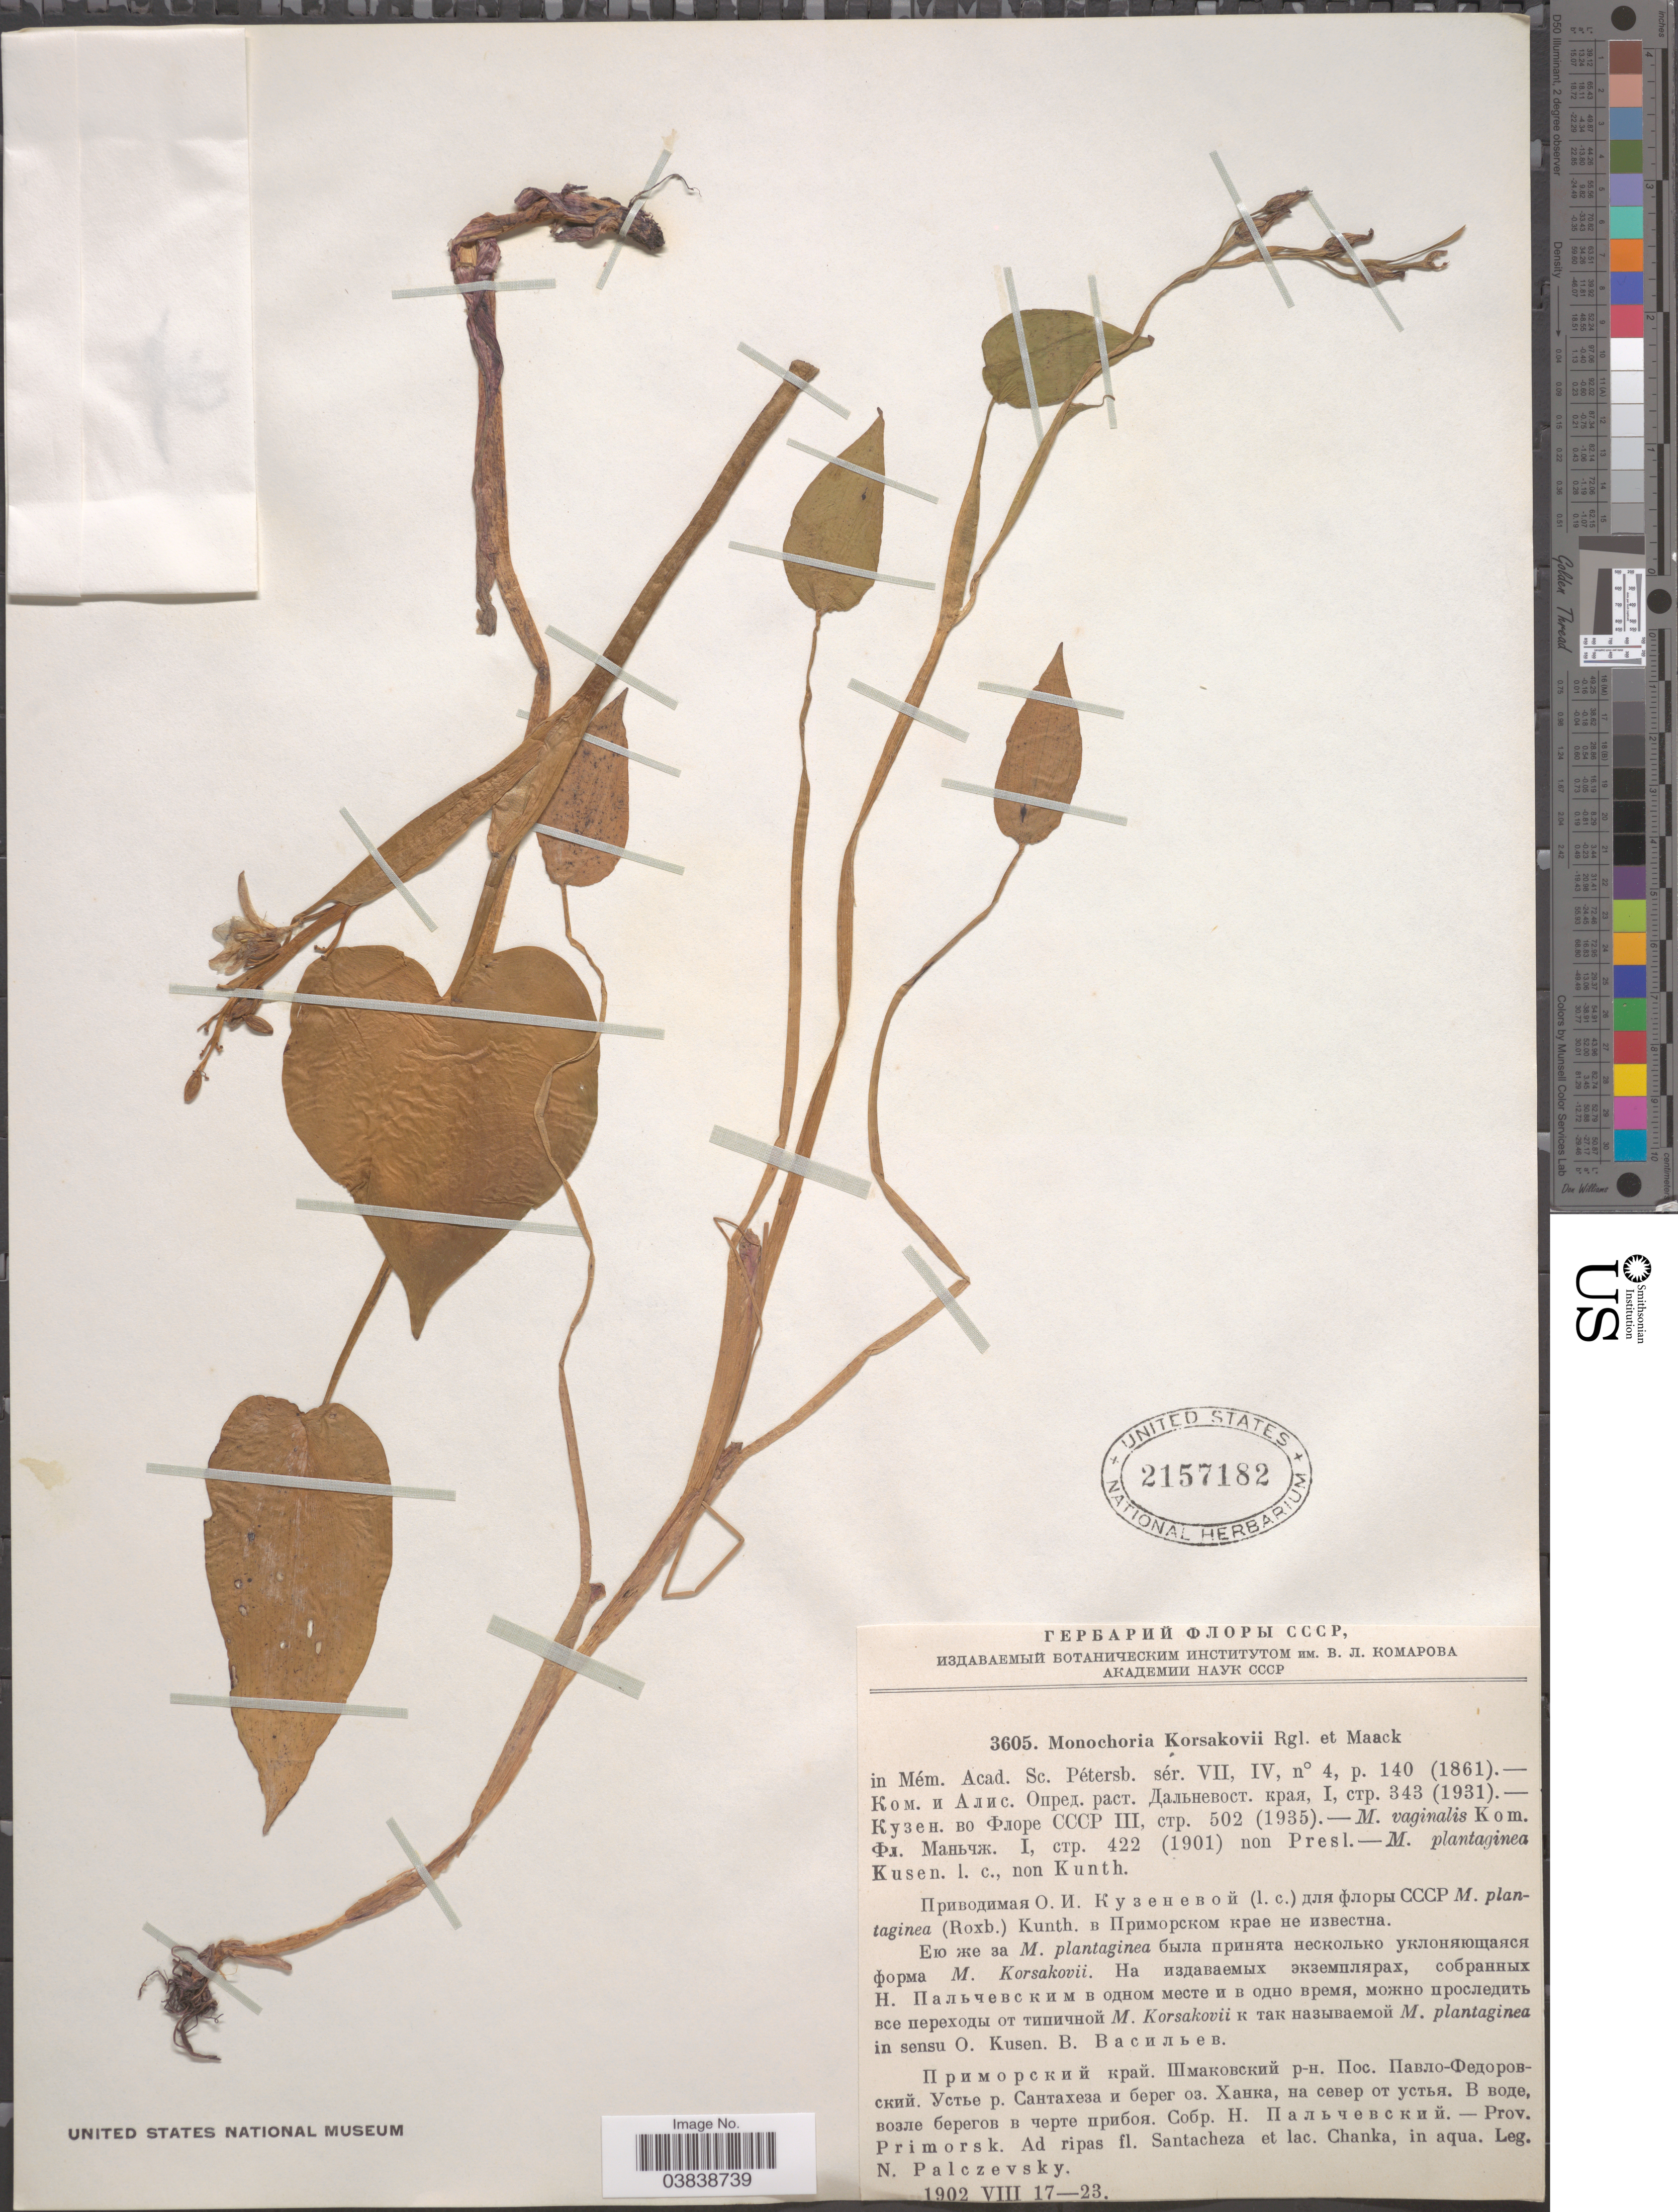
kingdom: Plantae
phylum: Tracheophyta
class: Liliopsida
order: Commelinales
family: Pontederiaceae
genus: Monochoria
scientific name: Monochoria korsakowii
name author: Regel & Maack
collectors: N. Palczevsky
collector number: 3605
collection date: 1902-08-17/1902-08-23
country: Russian Federation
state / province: Primorsky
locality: Prov. Primorsk. Ad ripas fl. Santacheza et lac. Chanka, in aqua.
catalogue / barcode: US 2157182